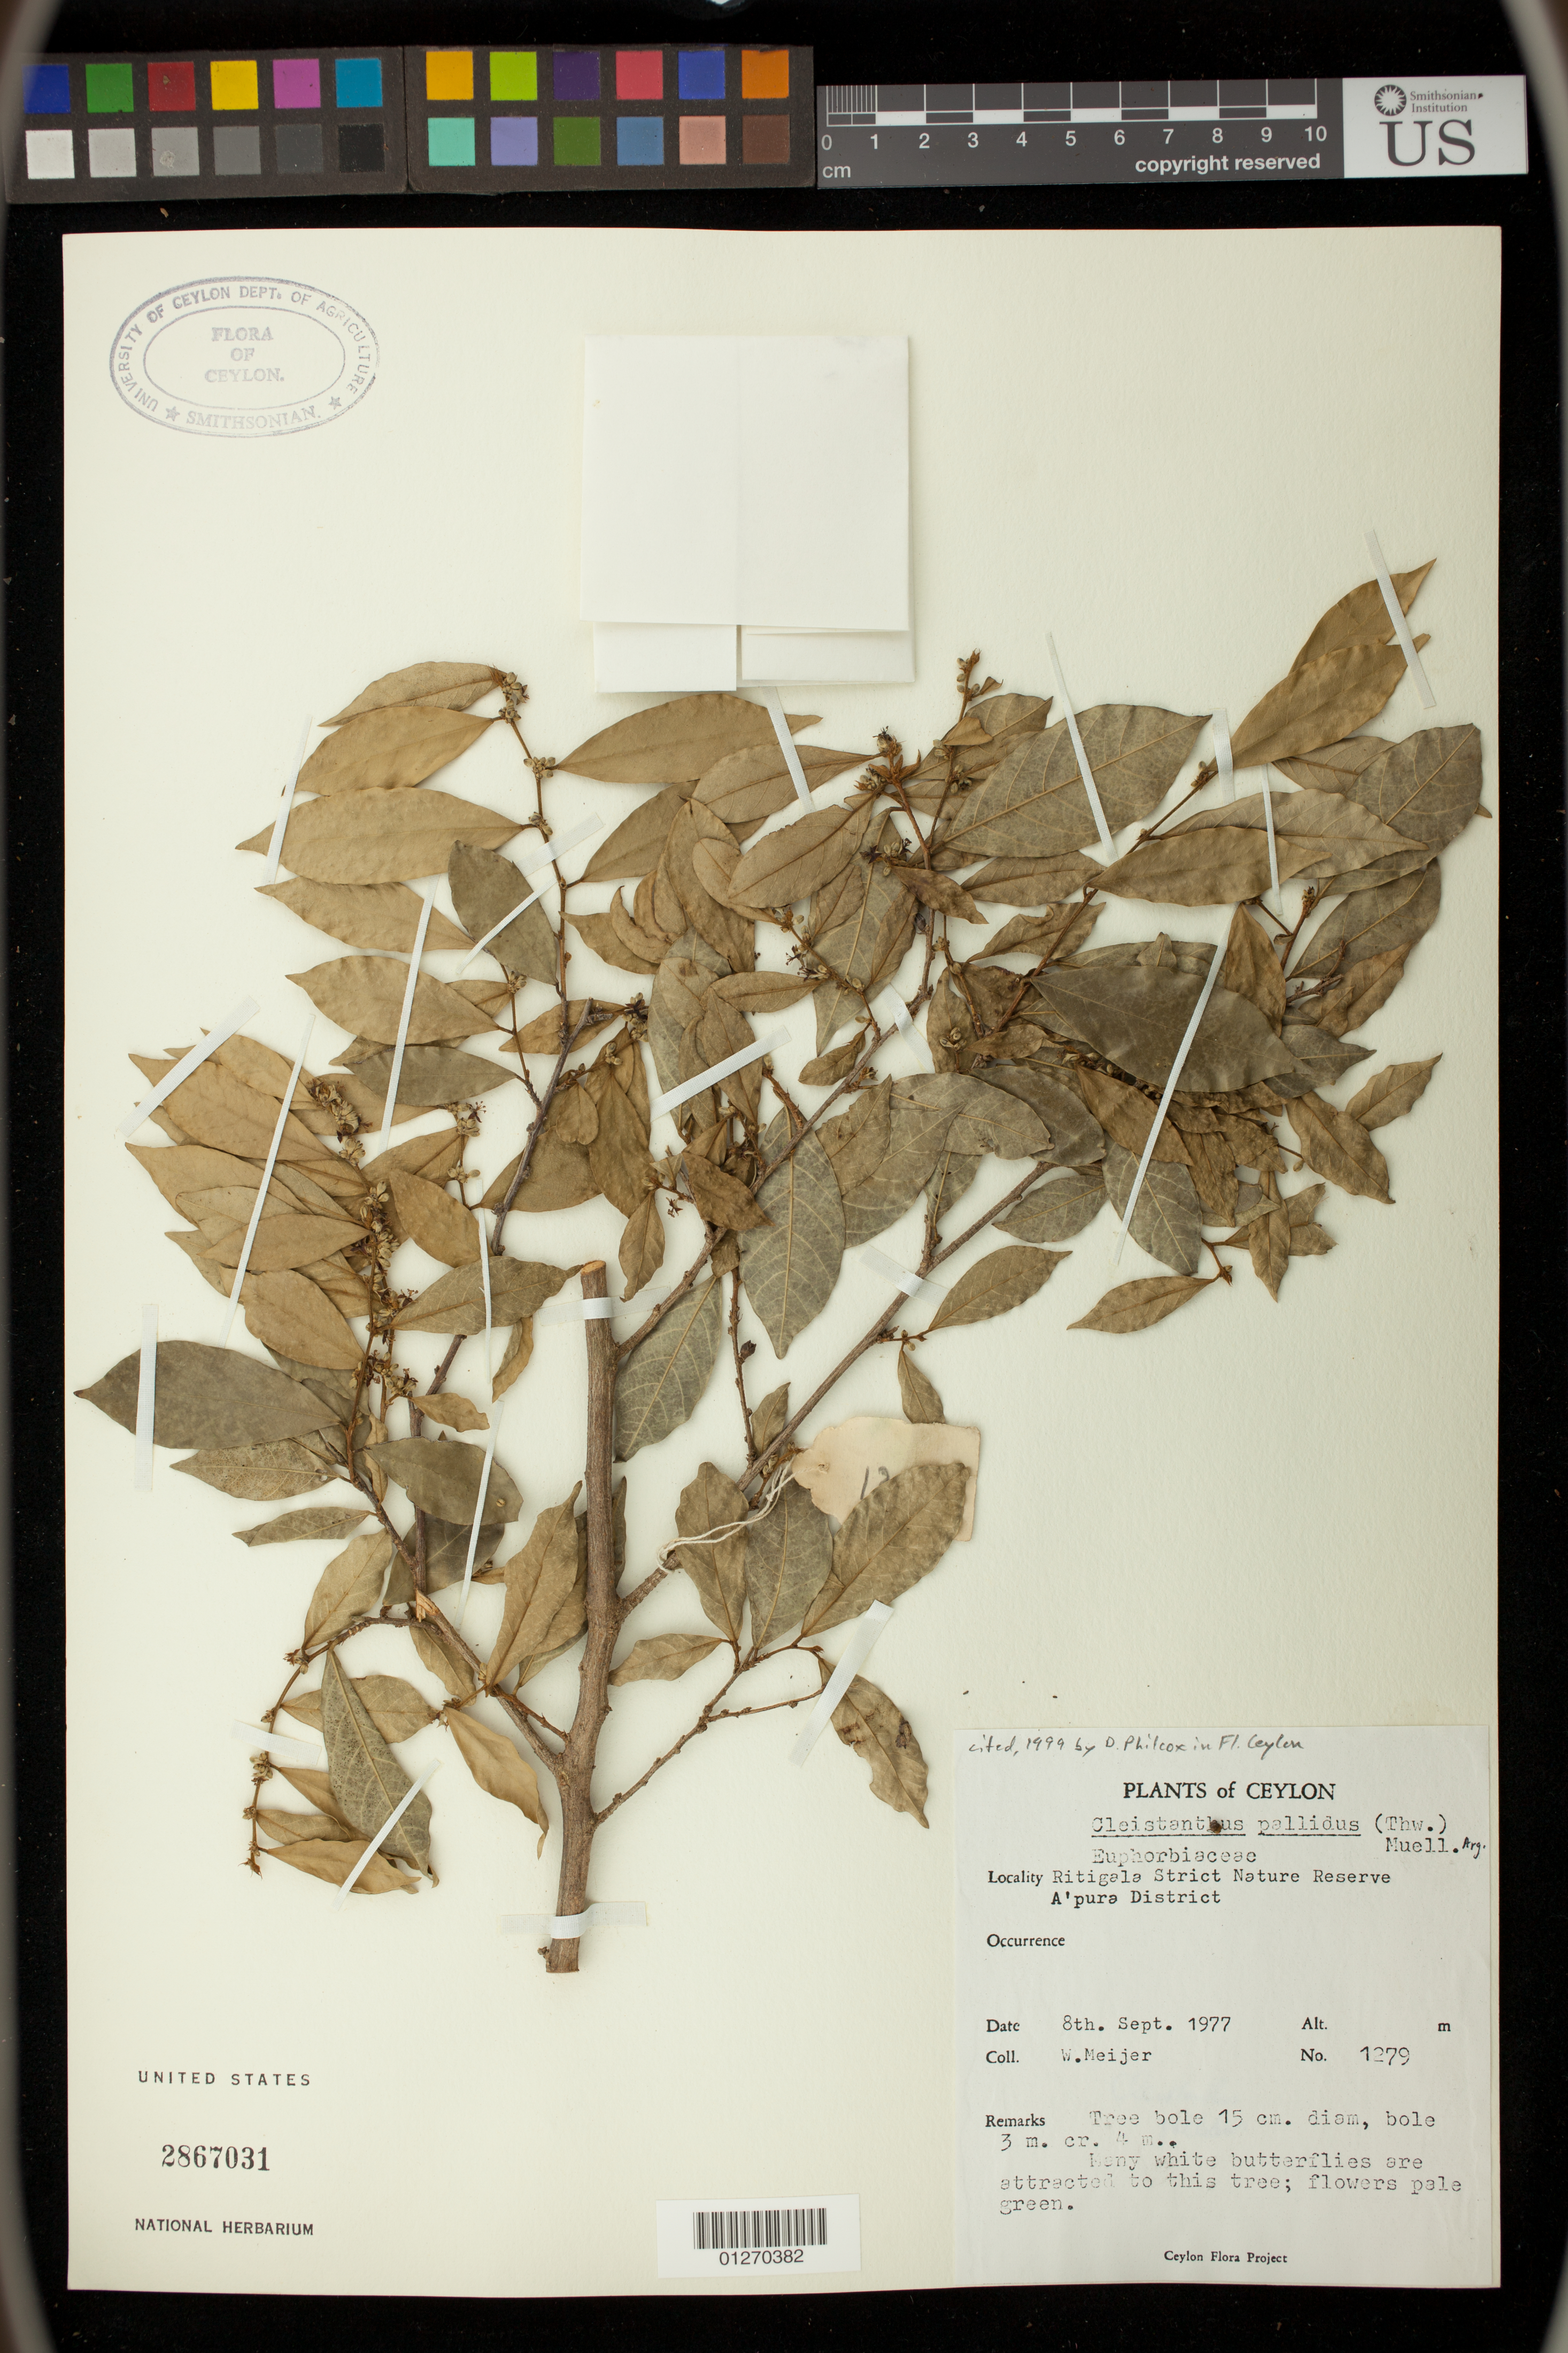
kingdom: Plantae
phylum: Tracheophyta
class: Magnoliopsida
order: Malpighiales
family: Phyllanthaceae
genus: Cleistanthus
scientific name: Cleistanthus pallidus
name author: (Thwaites) Müll. Arg.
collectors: W. Meijer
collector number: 1279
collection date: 1977-09-08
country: Sri Lanka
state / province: North Central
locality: Ritigala Strict nature Reserve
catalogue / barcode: US 2867031